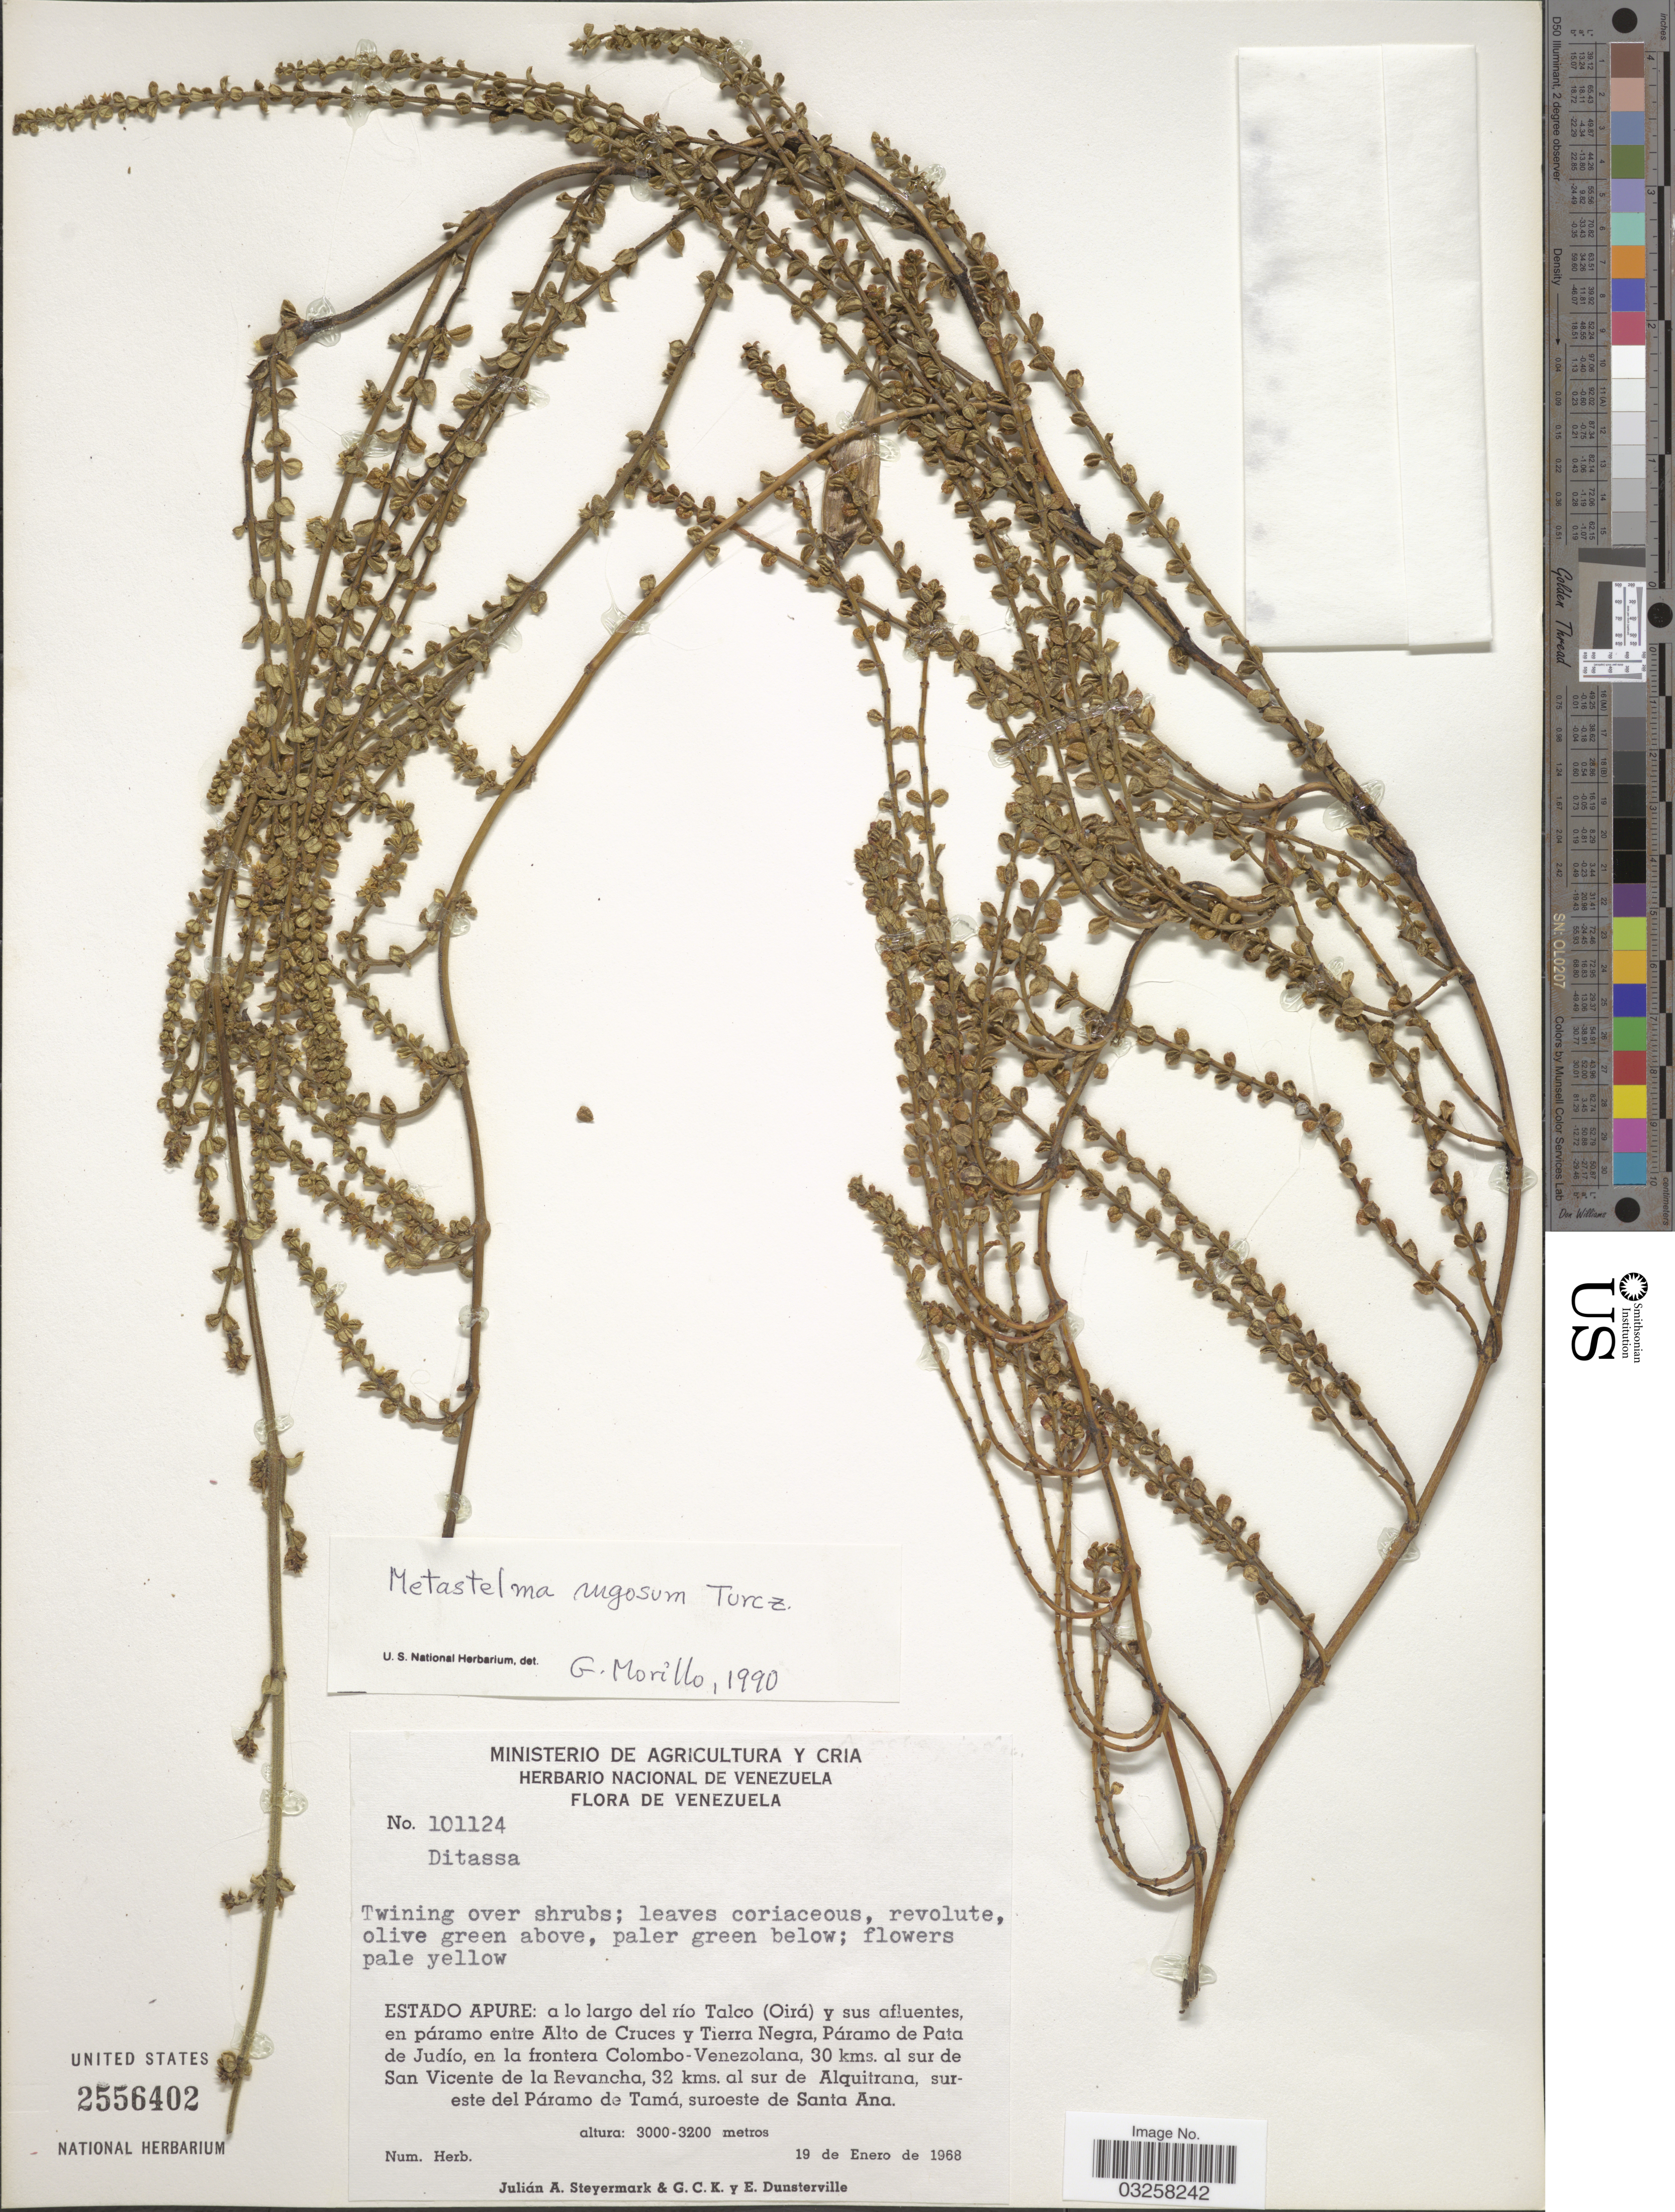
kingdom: Plantae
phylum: Tracheophyta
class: Magnoliopsida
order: Gentianales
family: Apocynaceae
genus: Scyphostelma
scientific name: Scyphostelma rugosum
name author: (Turcz.) Morillo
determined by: Liede-Schumann, Sigrid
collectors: J. Steyermark, G. C. K. Dunsterville & E. Dunsterville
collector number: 101124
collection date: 1968-01-19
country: Venezuela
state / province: Apure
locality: A lo largo del río Talco (Oirá) y sus afluentes, en páramo entre Alto de Cruces y Tierra Negra, Páramo de Pata de Judío, en la frontera Colombo-Venezolana, 30 kms. al sur de San Vicente de la Revancha, 32 kms. al sur de Alquitrana, sureste del Páramo de Tamá, suroeste de Santa Ana.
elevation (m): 3000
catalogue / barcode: US 2556402